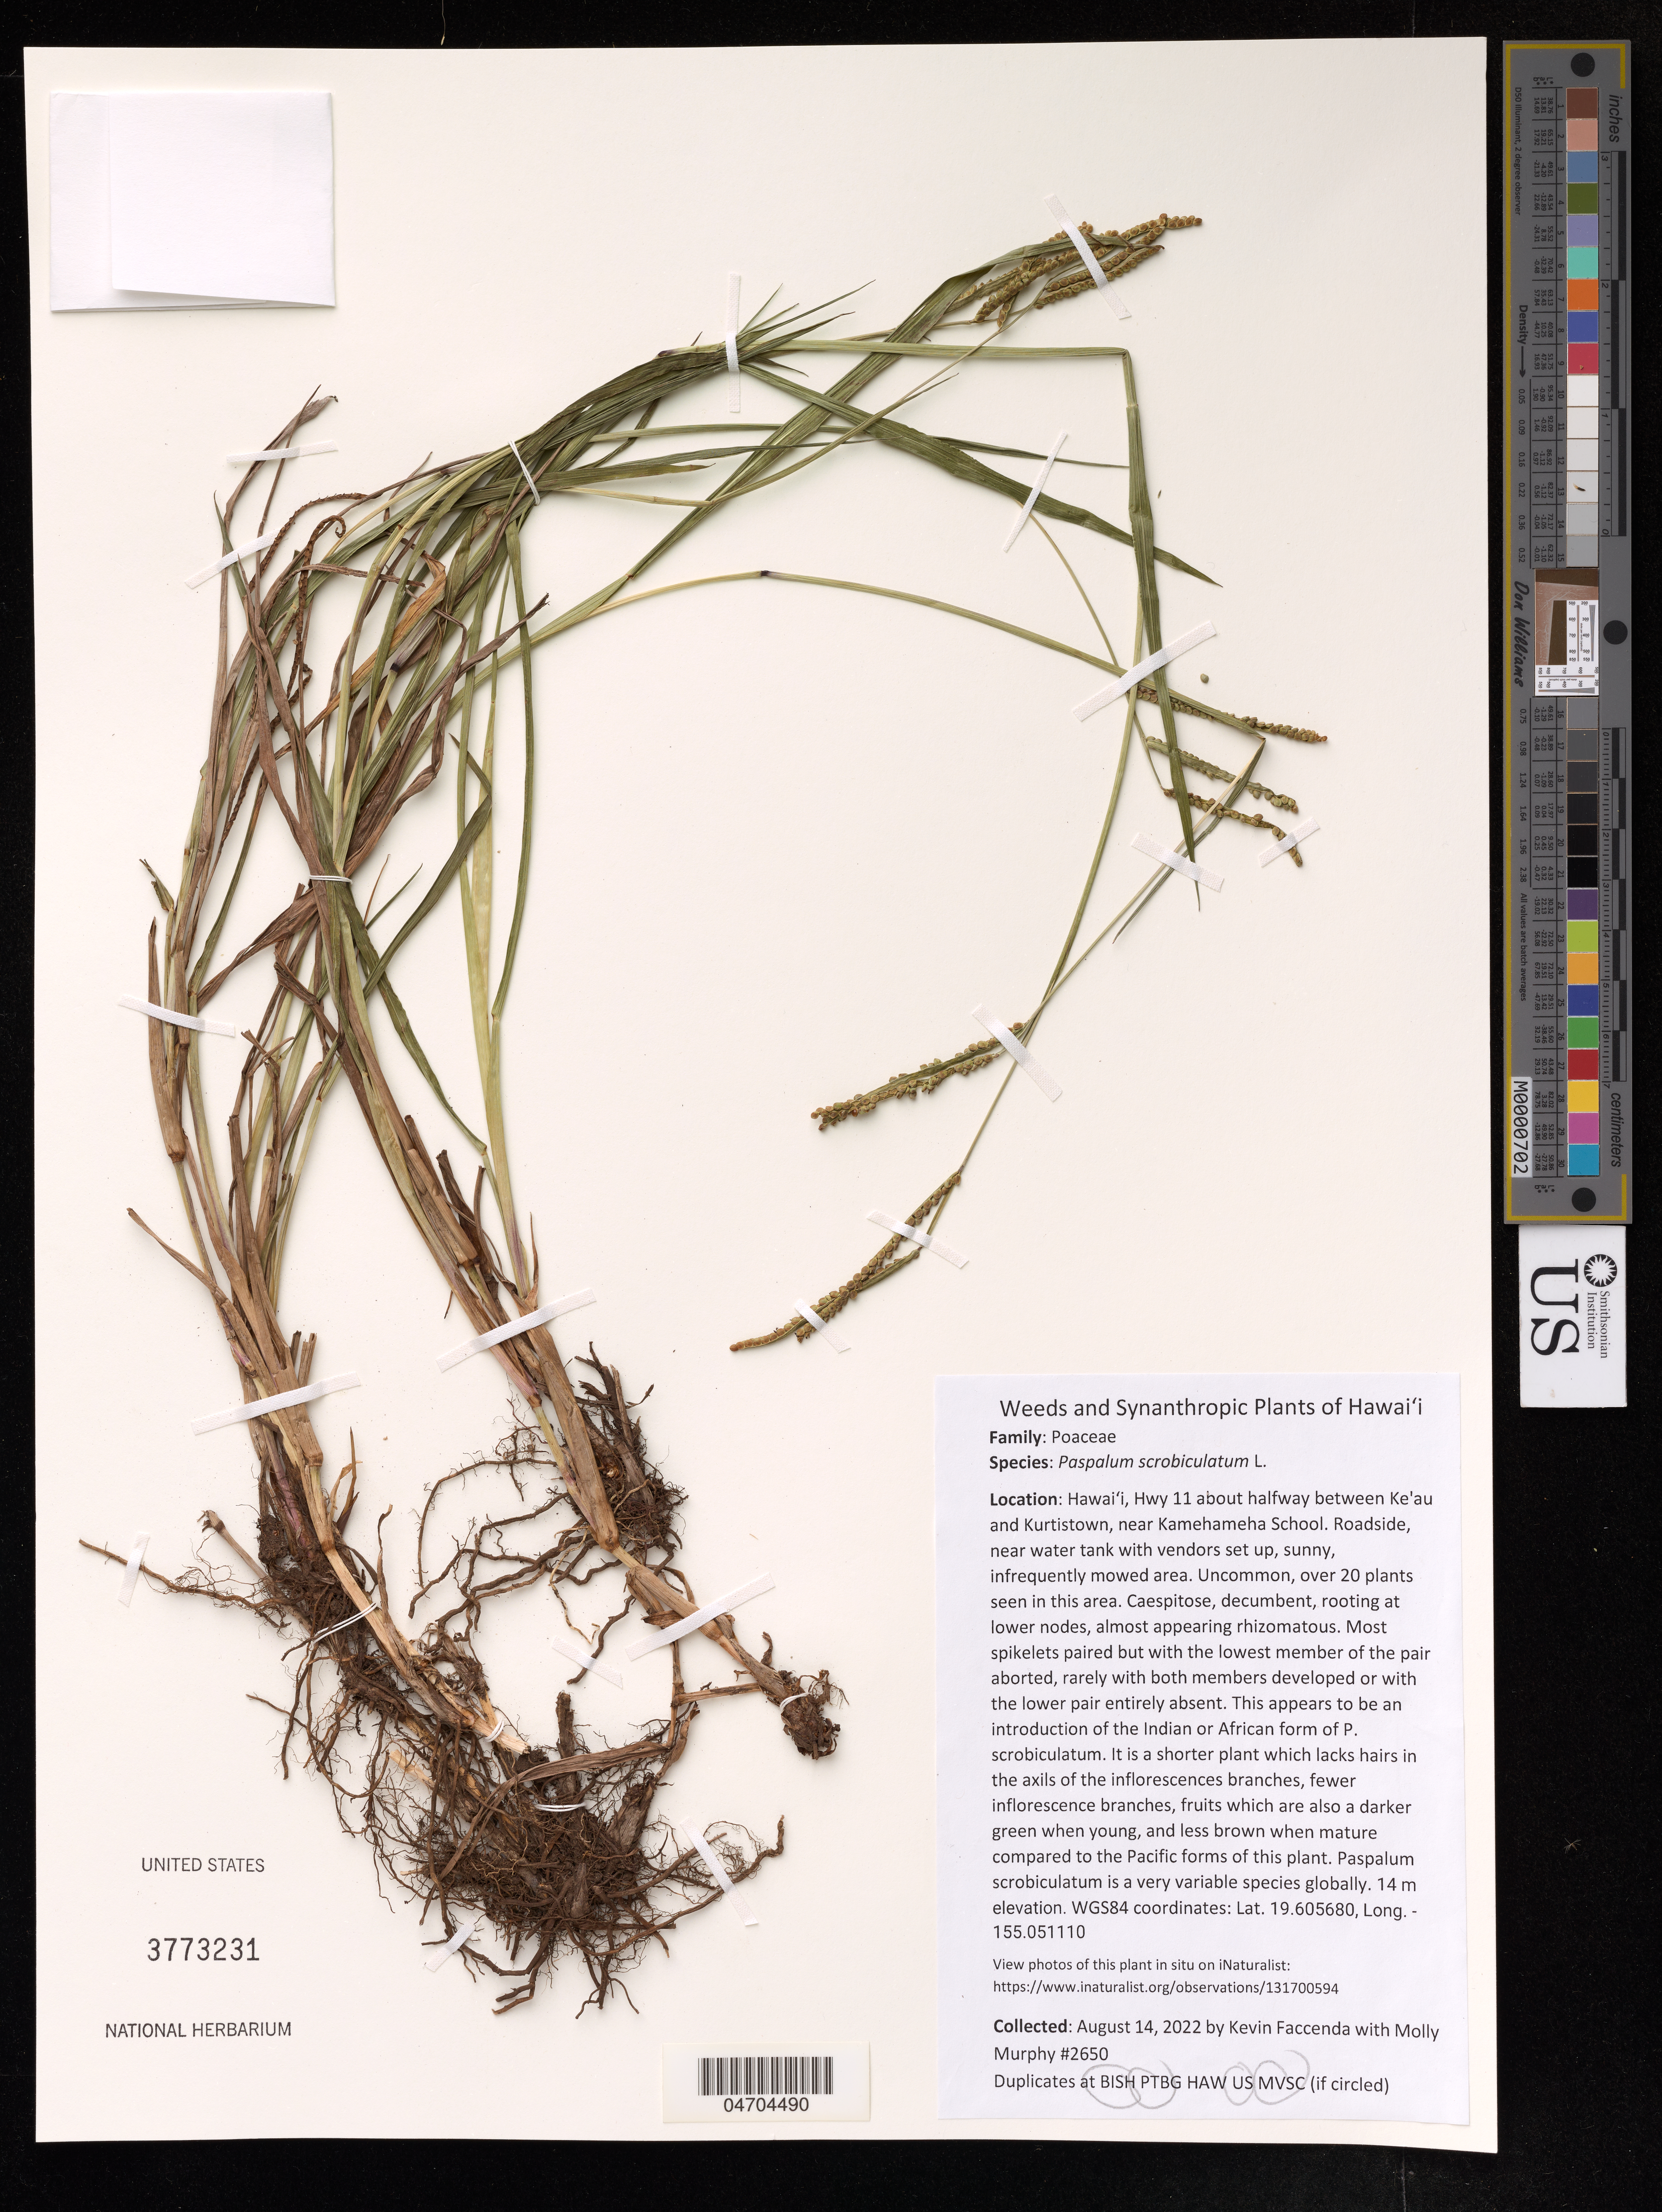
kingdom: Plantae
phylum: Tracheophyta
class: Liliopsida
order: Poales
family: Poaceae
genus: Paspalum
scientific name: Paspalum scrobiculatum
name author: L.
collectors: K. Faccenda & M. Murphy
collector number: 2650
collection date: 2022-08-14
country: United States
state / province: Hawaii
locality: Hwy 11 about halfway between Ke'au and Kurtistown, near Kamehameha School, Roadside, near water tank with vendors set up.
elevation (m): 14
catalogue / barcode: US 3773231